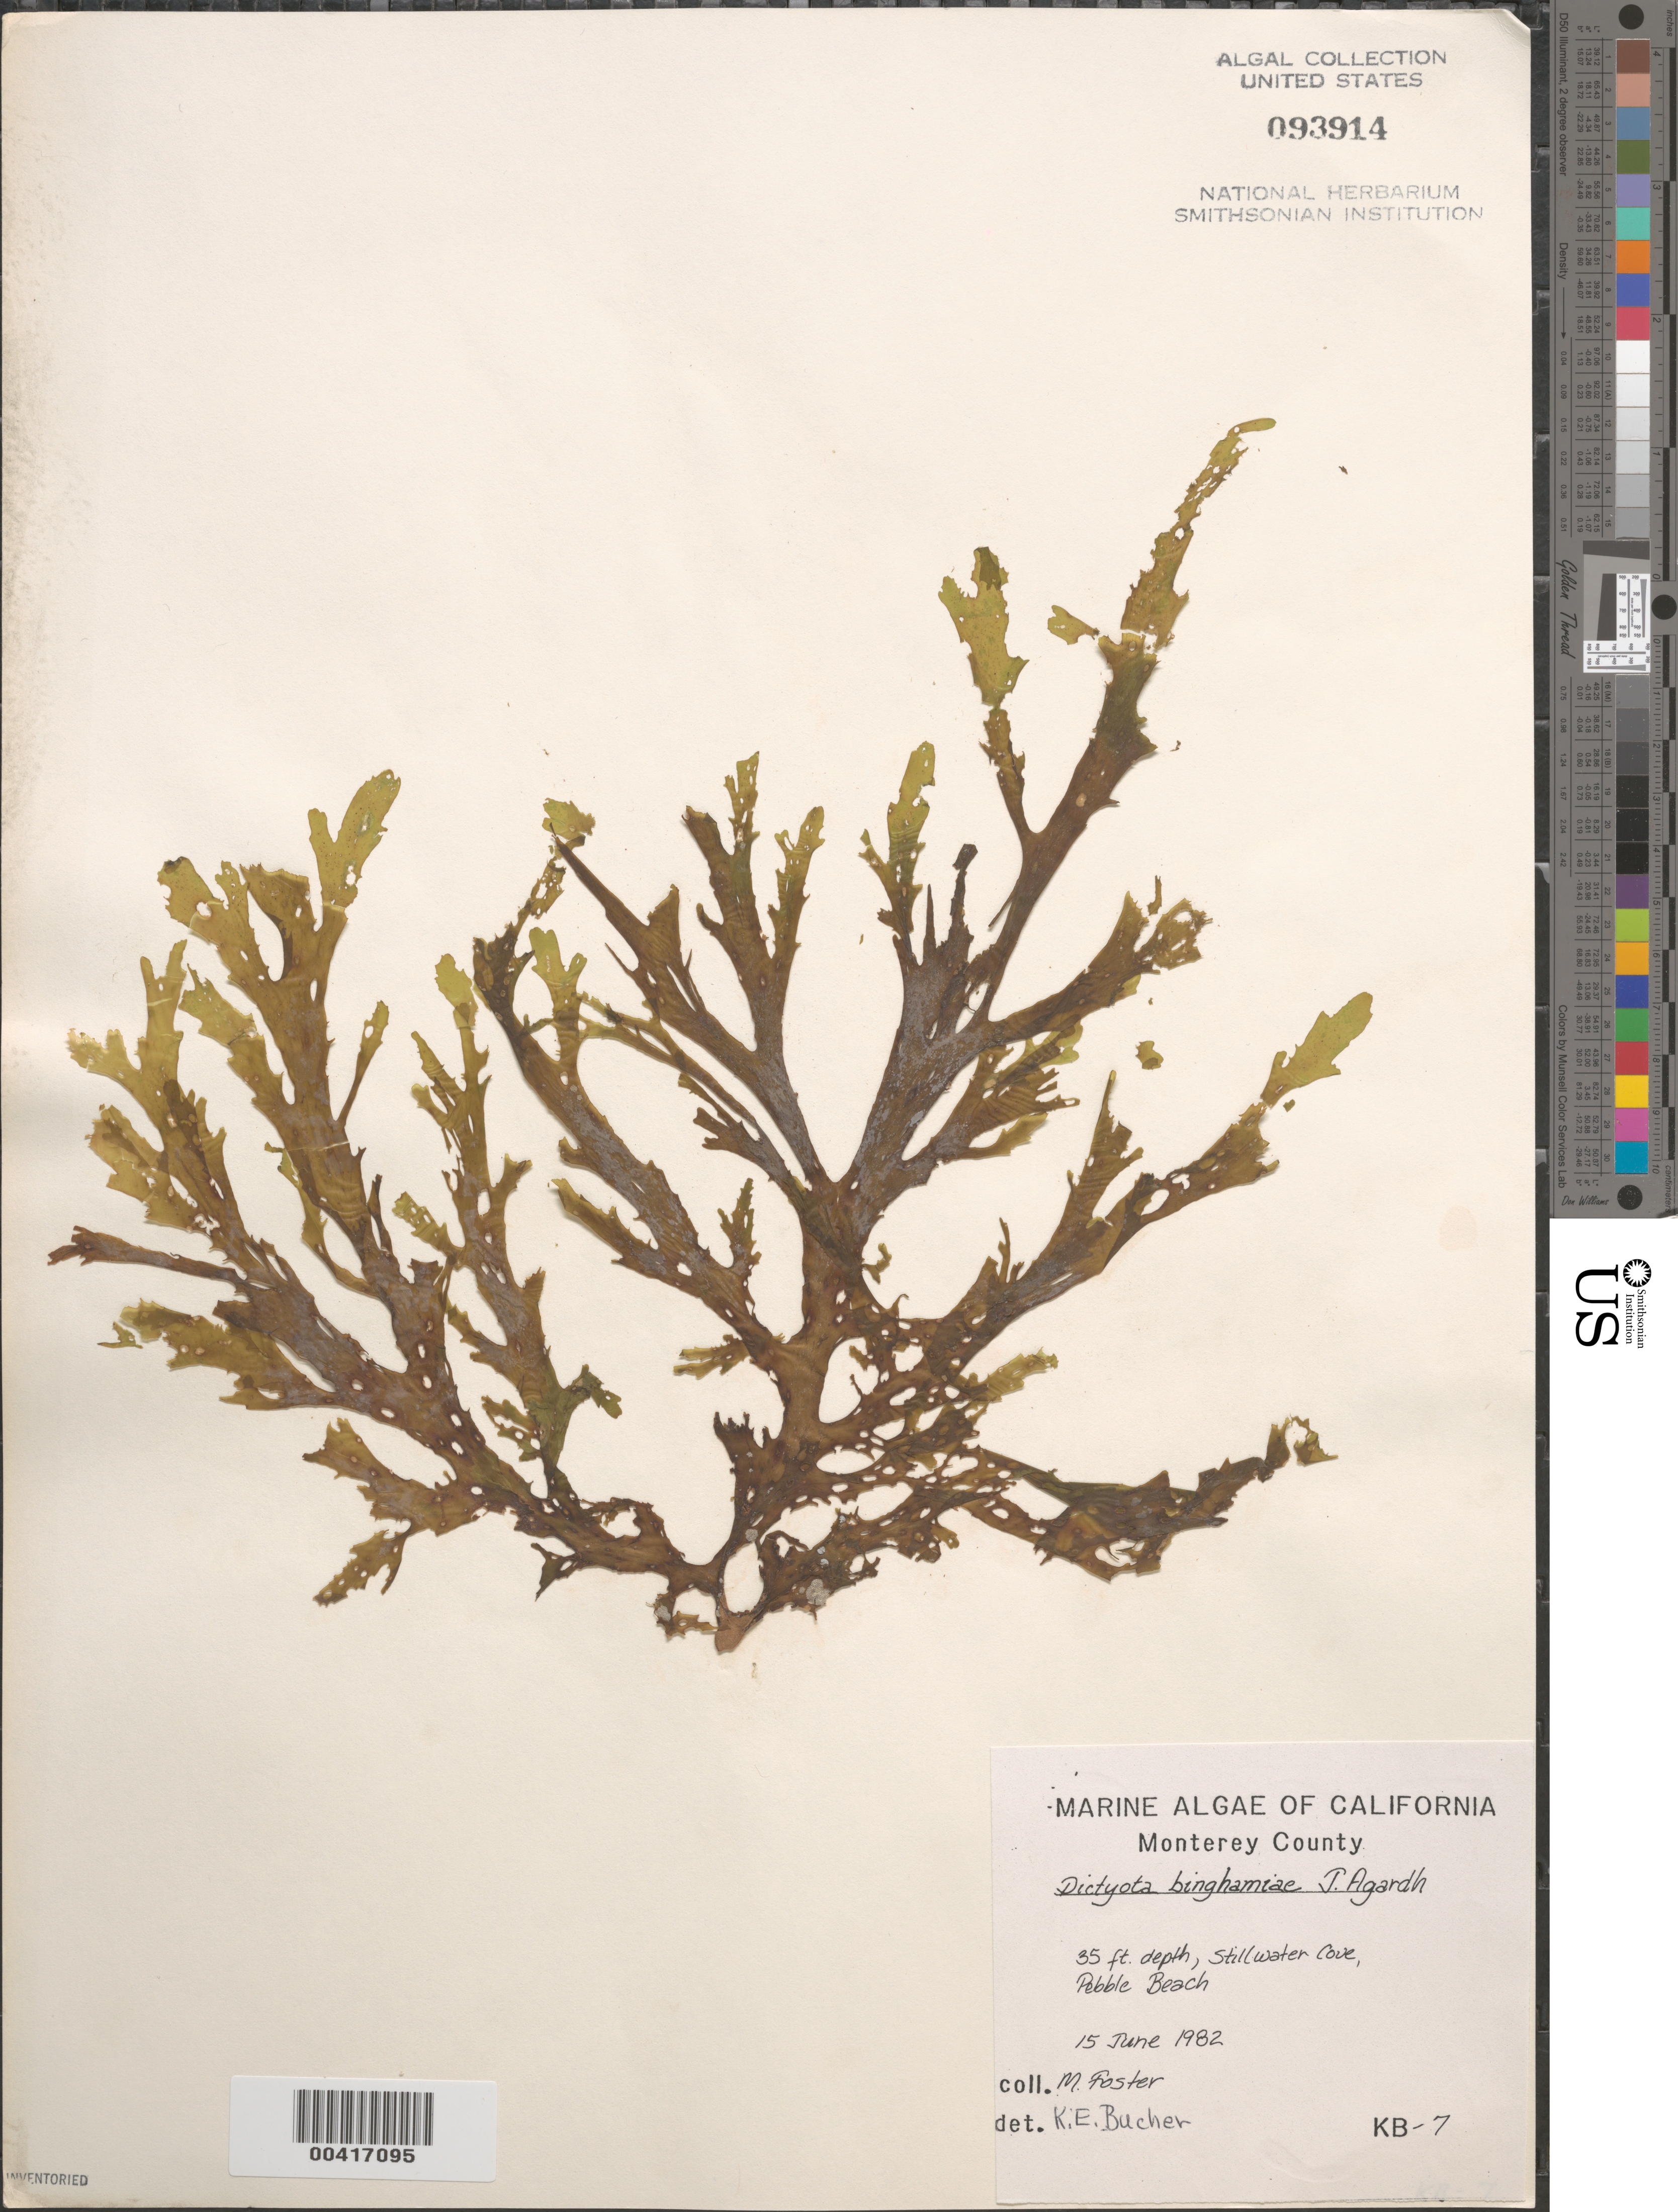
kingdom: Chromista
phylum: Ochrophyta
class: Phaeophyceae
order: Dictyotales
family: Dictyotaceae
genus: Dictyota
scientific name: Dictyota binghamiae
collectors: M. Foster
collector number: KB-7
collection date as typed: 15 Jun 1982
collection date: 1982-06-15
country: United States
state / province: California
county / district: Monterey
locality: Stillwater Cove, Pebble Beach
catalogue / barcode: US 93914